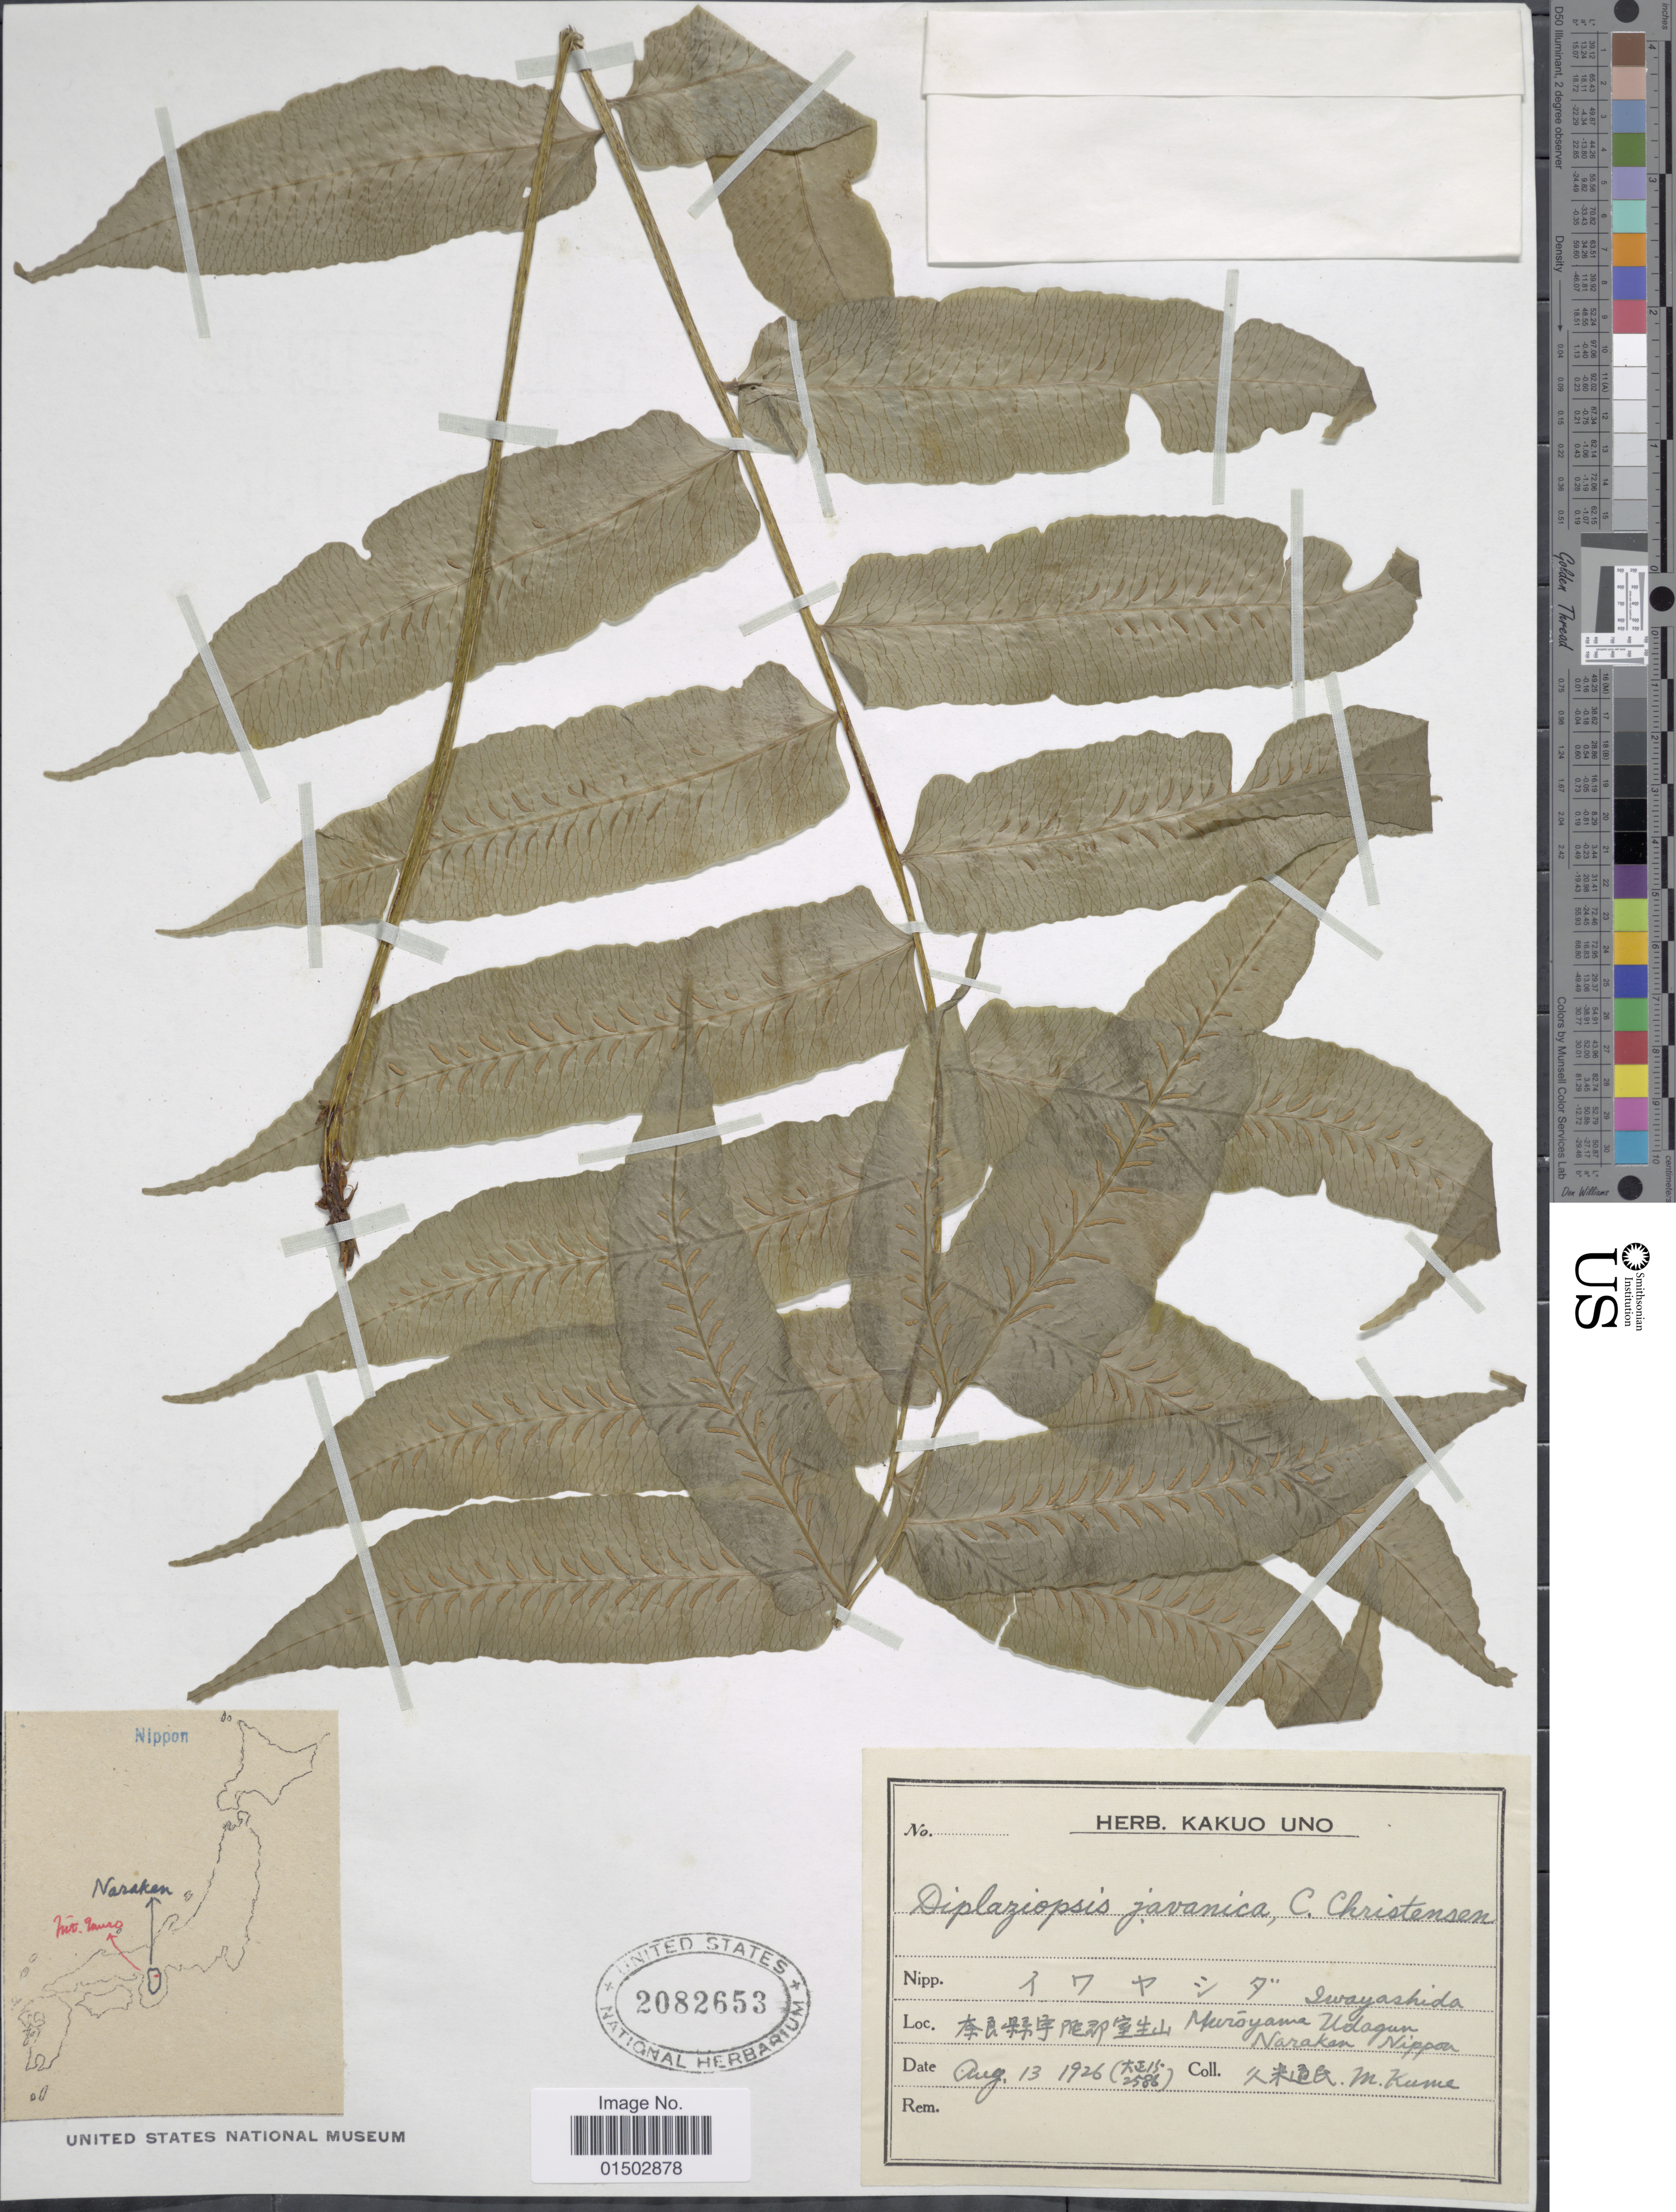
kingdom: Plantae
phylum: Tracheophyta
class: Polypodiopsida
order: Polypodiales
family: Diplaziopsidaceae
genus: Diplaziopsis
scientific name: Diplaziopsis javanica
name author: (Blume) C. Chr.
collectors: M. Kume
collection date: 1926-08-13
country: Japan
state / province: Nara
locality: Muroyama Uda-gun, Nara-ken Nippon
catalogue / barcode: US 2082653